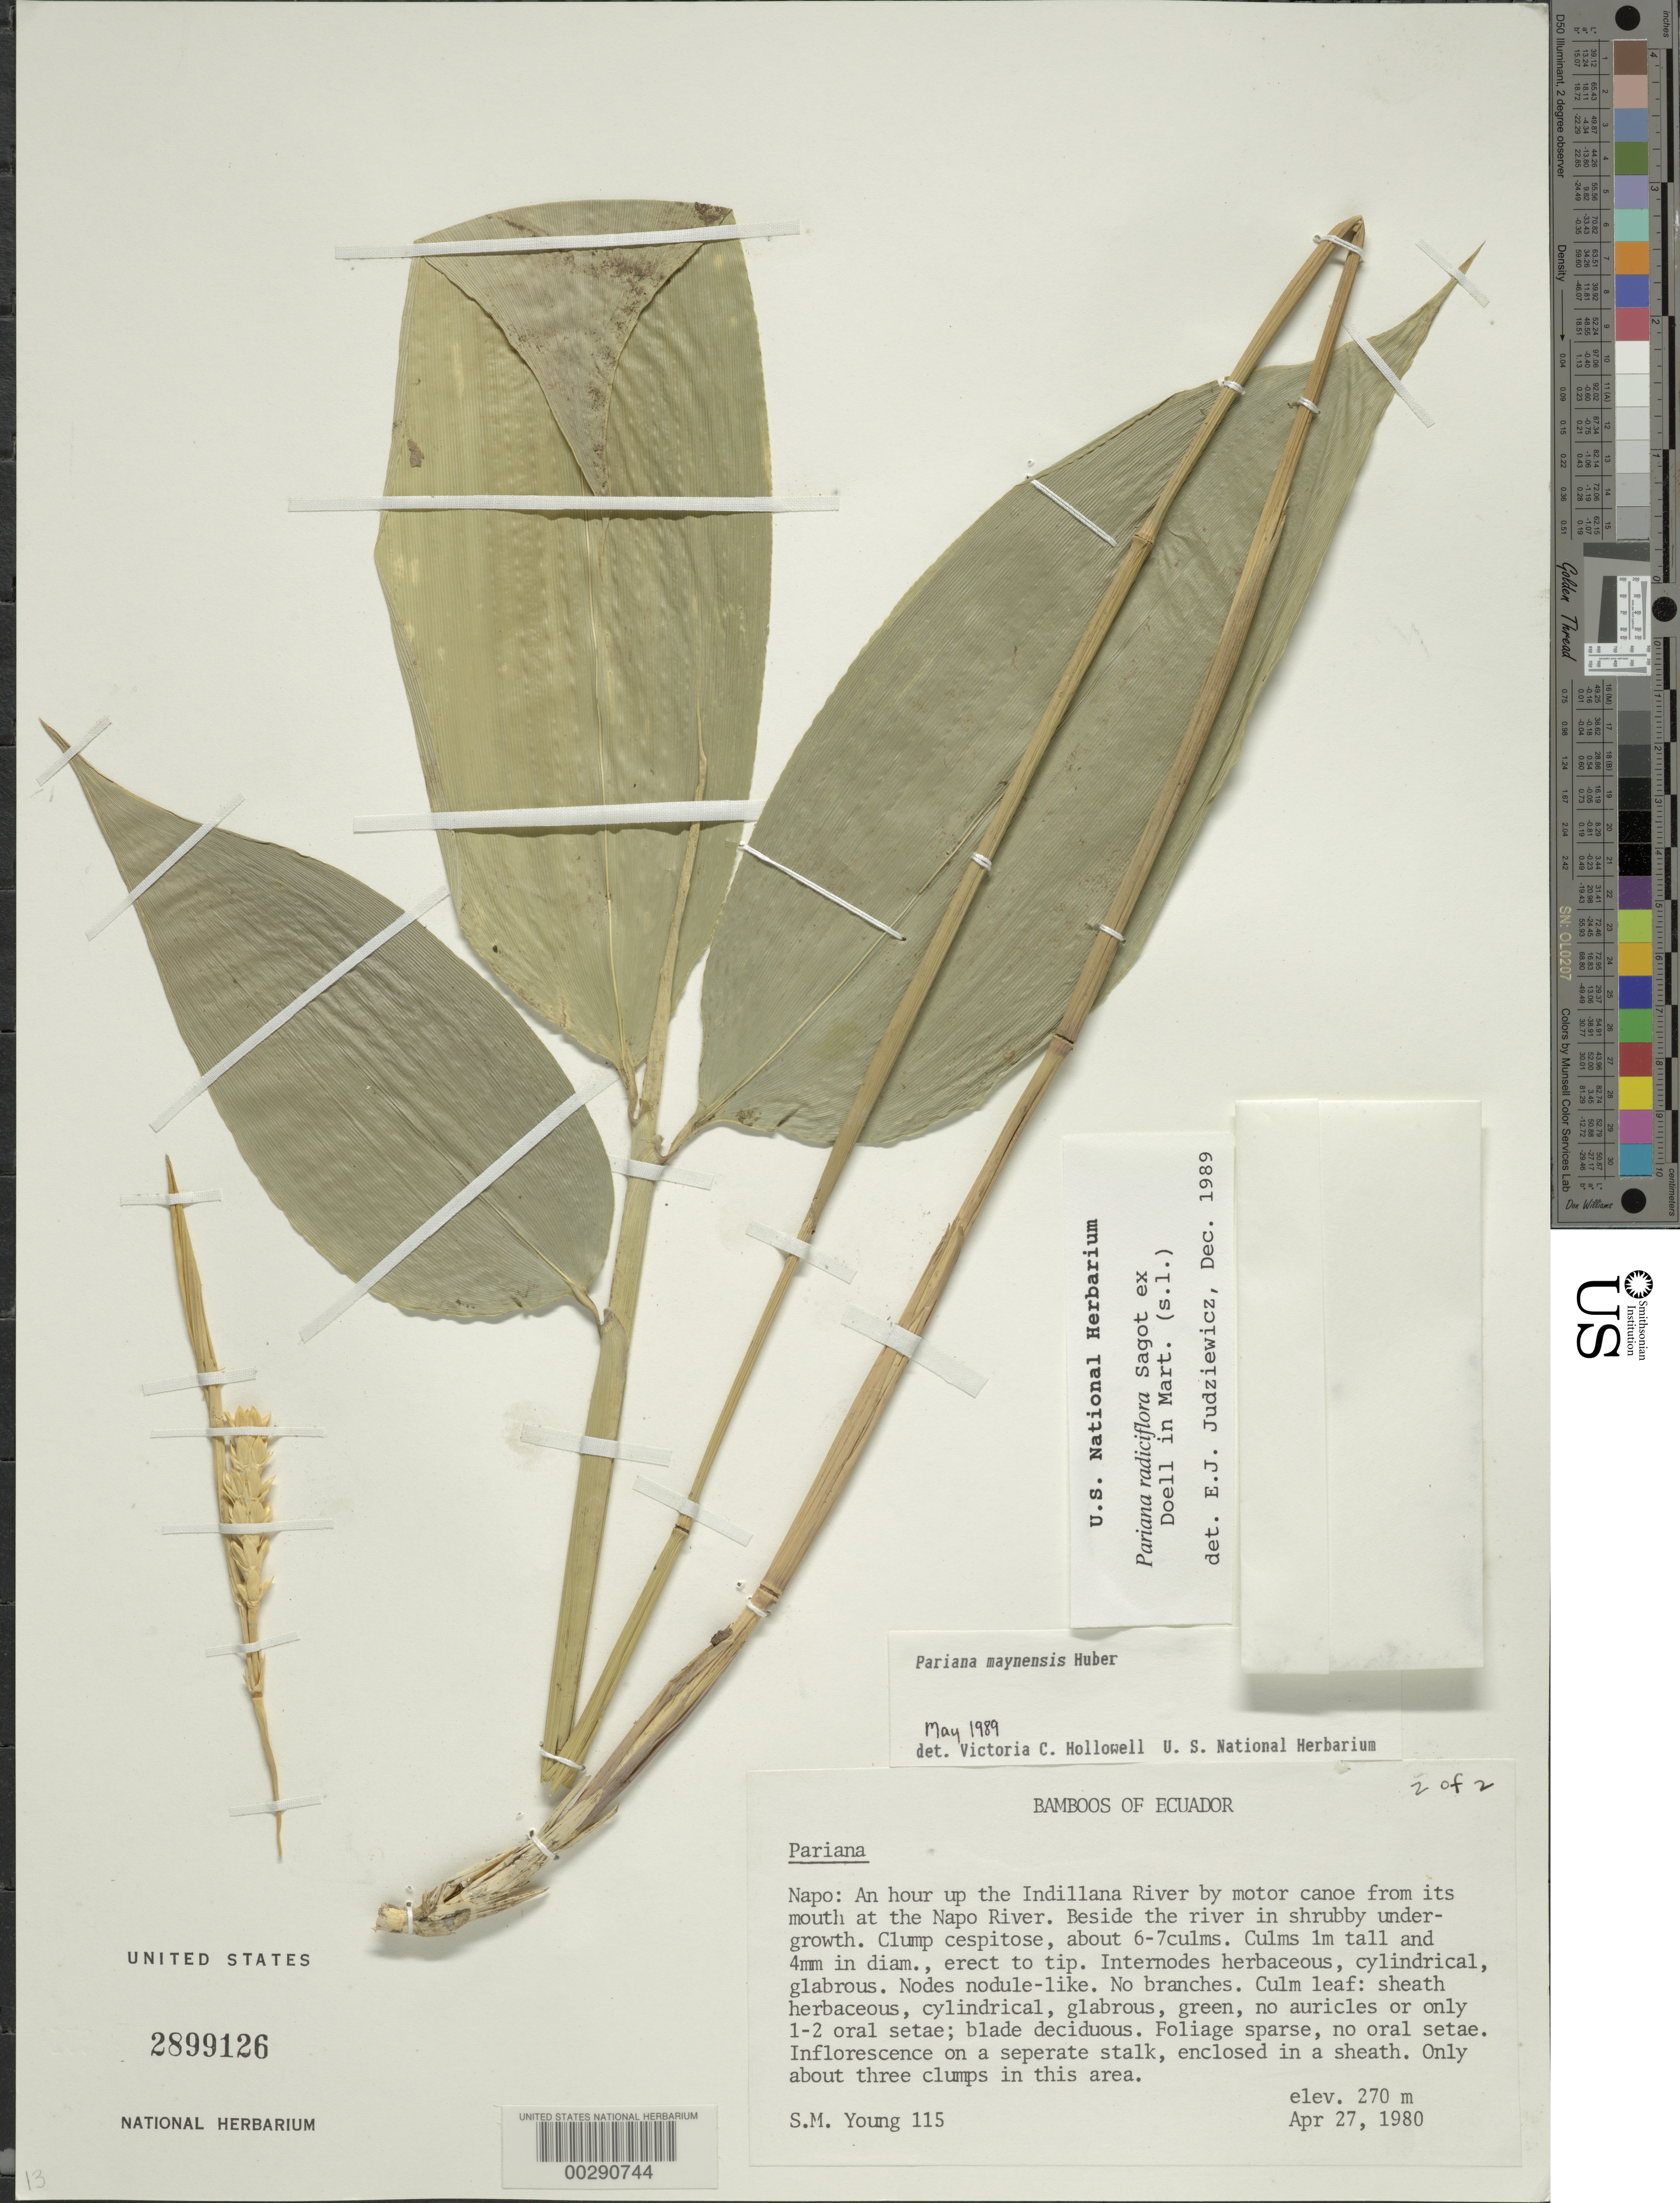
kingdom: Plantae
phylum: Tracheophyta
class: Liliopsida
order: Poales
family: Poaceae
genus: Pariana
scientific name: Pariana radiciflora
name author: Sagot ex Döll in Mart.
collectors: S. Young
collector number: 115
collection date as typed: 27 Apr 1980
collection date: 1980-04-27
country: Ecuador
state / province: Napo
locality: An hour up the indillana River by motor Canoe from its mouth at the Napo River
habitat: Beside the river in shrubby undergrowth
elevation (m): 270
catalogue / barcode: US 2899126